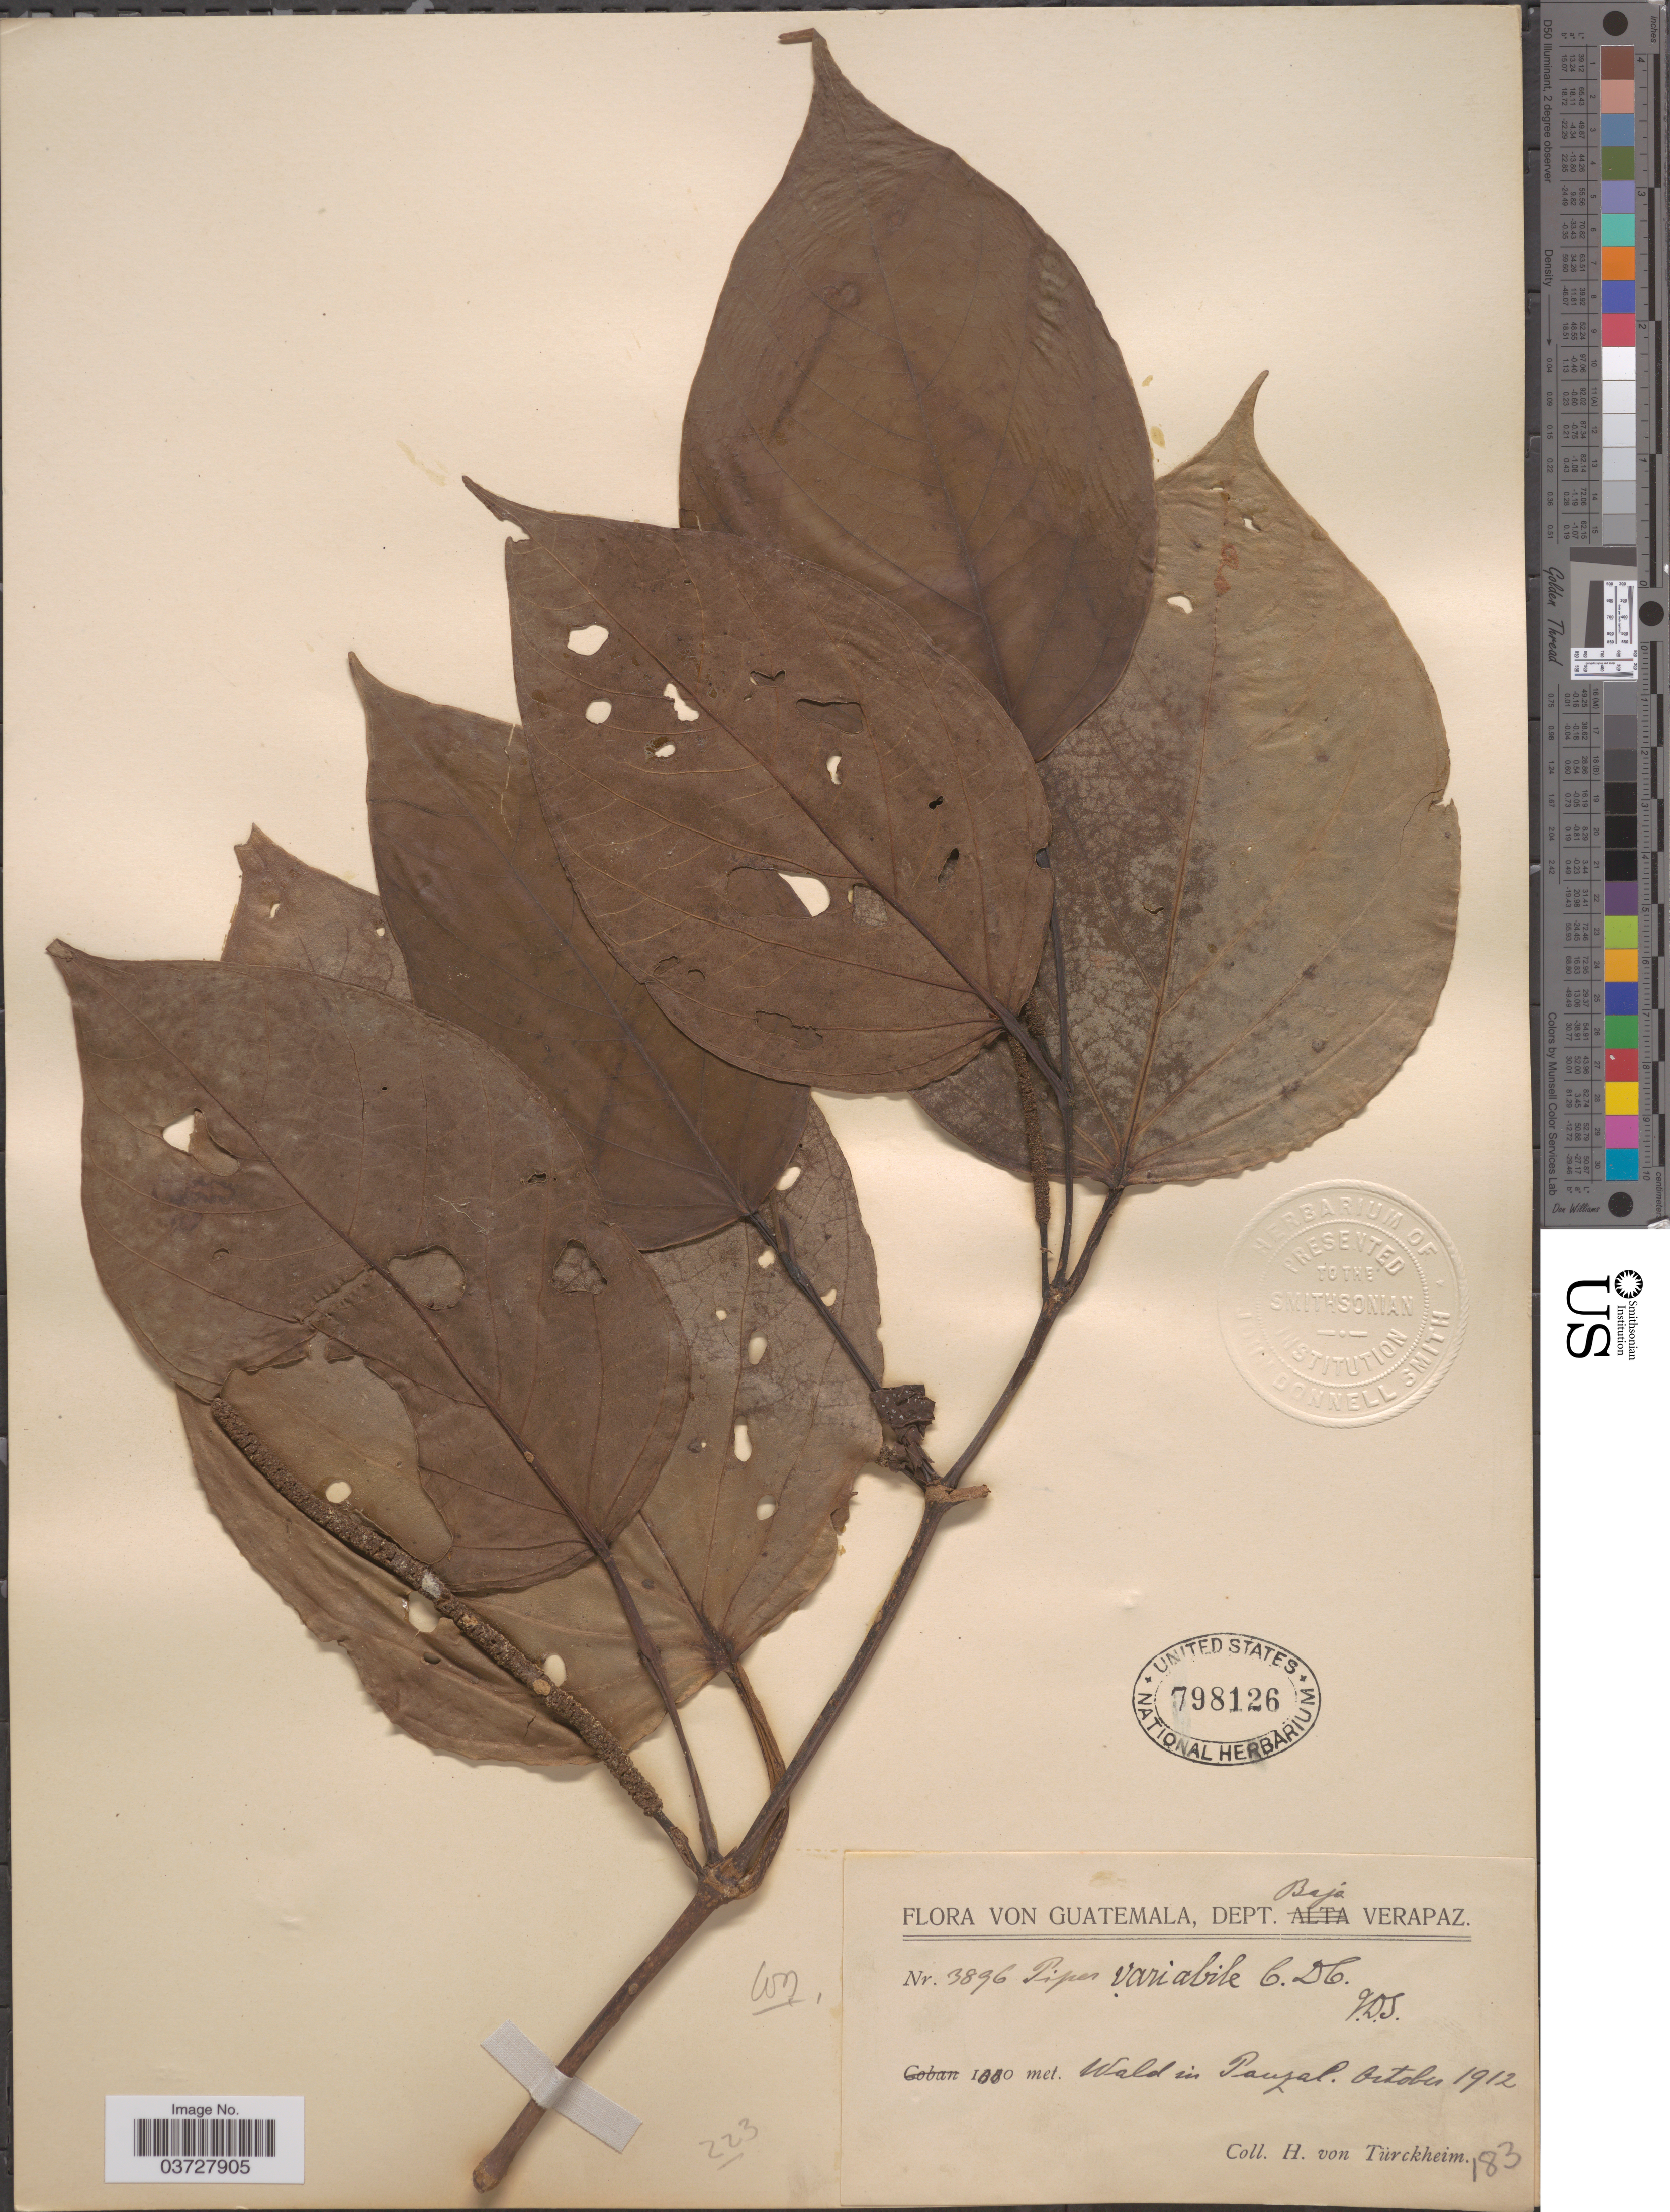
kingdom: Plantae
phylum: Tracheophyta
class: Magnoliopsida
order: Piperales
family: Piperaceae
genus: Piper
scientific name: Piper variabile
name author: C. DC.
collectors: H. von Türckheim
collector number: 3896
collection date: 1912-10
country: Guatemala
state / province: Baja Verapaz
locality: Dept. Baja Verapaz. Wald in Pauzal.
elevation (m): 1000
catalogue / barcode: US 798126